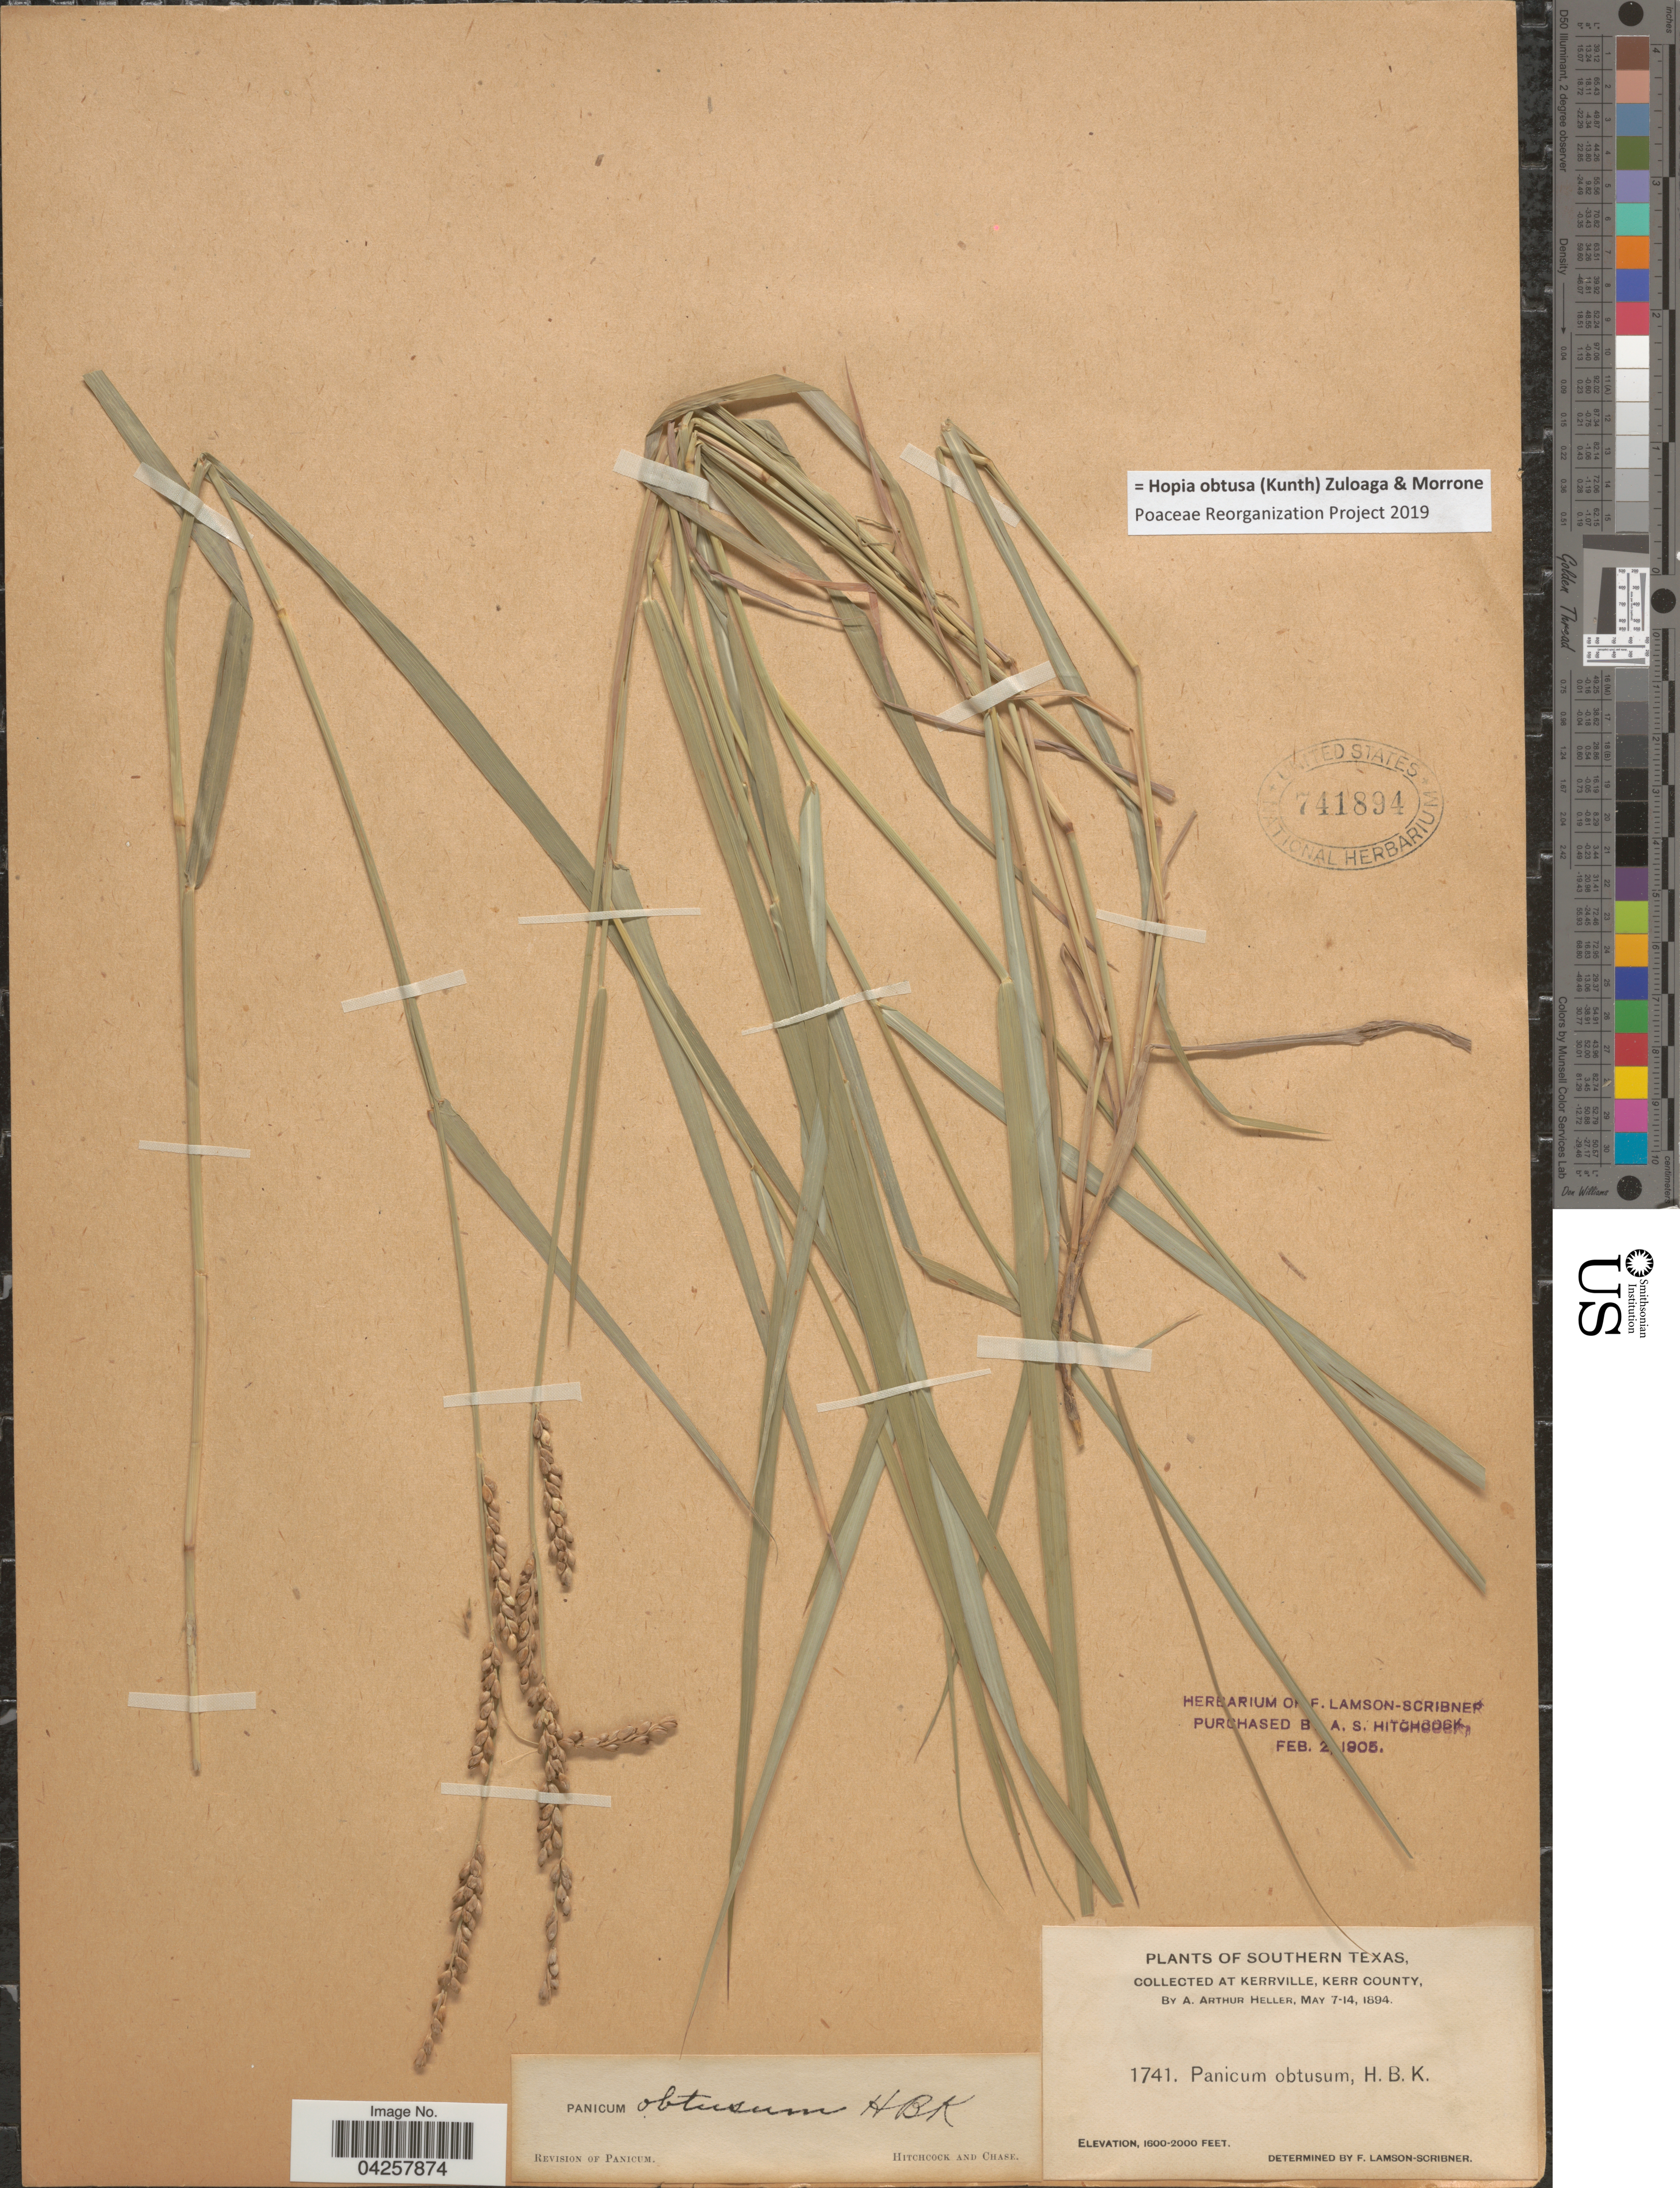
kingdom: Plantae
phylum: Tracheophyta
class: Liliopsida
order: Poales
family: Poaceae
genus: Hopia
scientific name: Hopia obtusa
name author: (Kunth) Zuloaga & Morrone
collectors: A. A. Heller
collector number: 1741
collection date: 1894-05-07/1894-05-14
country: United States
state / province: Texas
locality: Southern Texas. At Kerrville, Kerr County.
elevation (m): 488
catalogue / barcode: US 741894